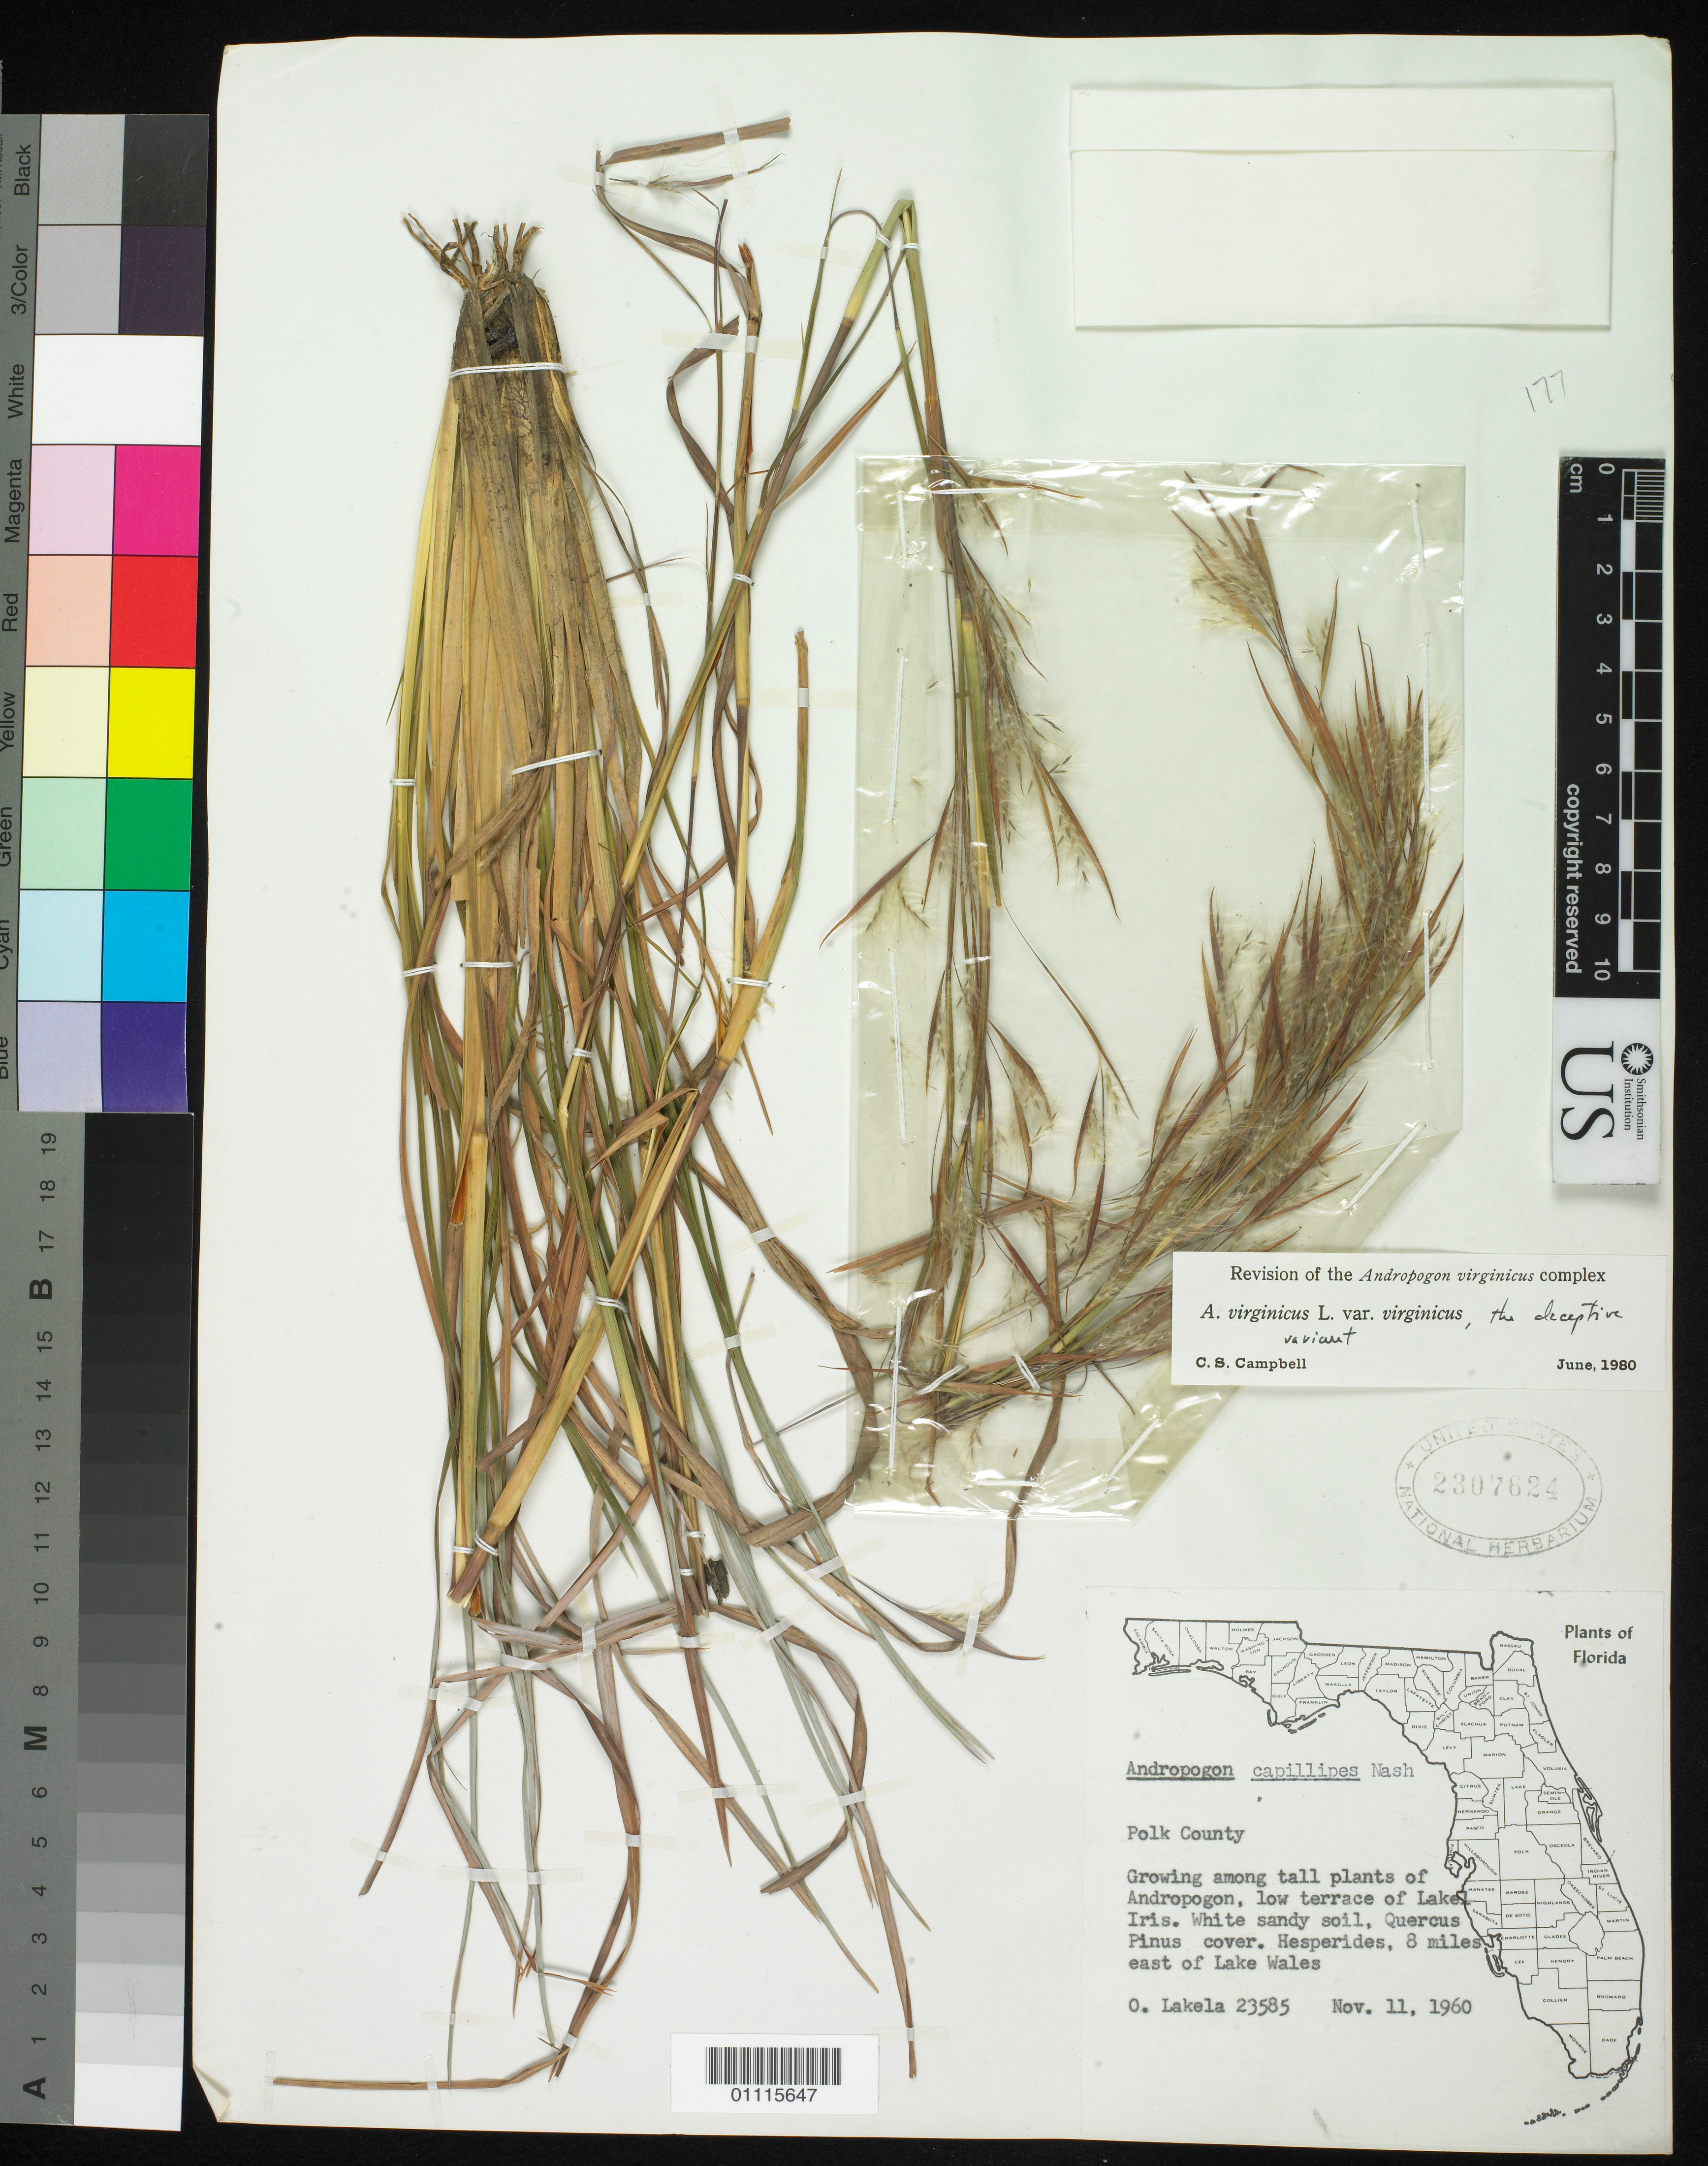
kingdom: Plantae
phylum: Tracheophyta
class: Liliopsida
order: Poales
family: Poaceae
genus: Andropogon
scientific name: Andropogon virginicus var. virginicus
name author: L.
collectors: O. Lakela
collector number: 23585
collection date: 1960-11-11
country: United States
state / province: Florida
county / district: Polk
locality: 8 mi. E of Lake Walkes.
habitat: White sandy soil.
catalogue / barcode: US 2307624